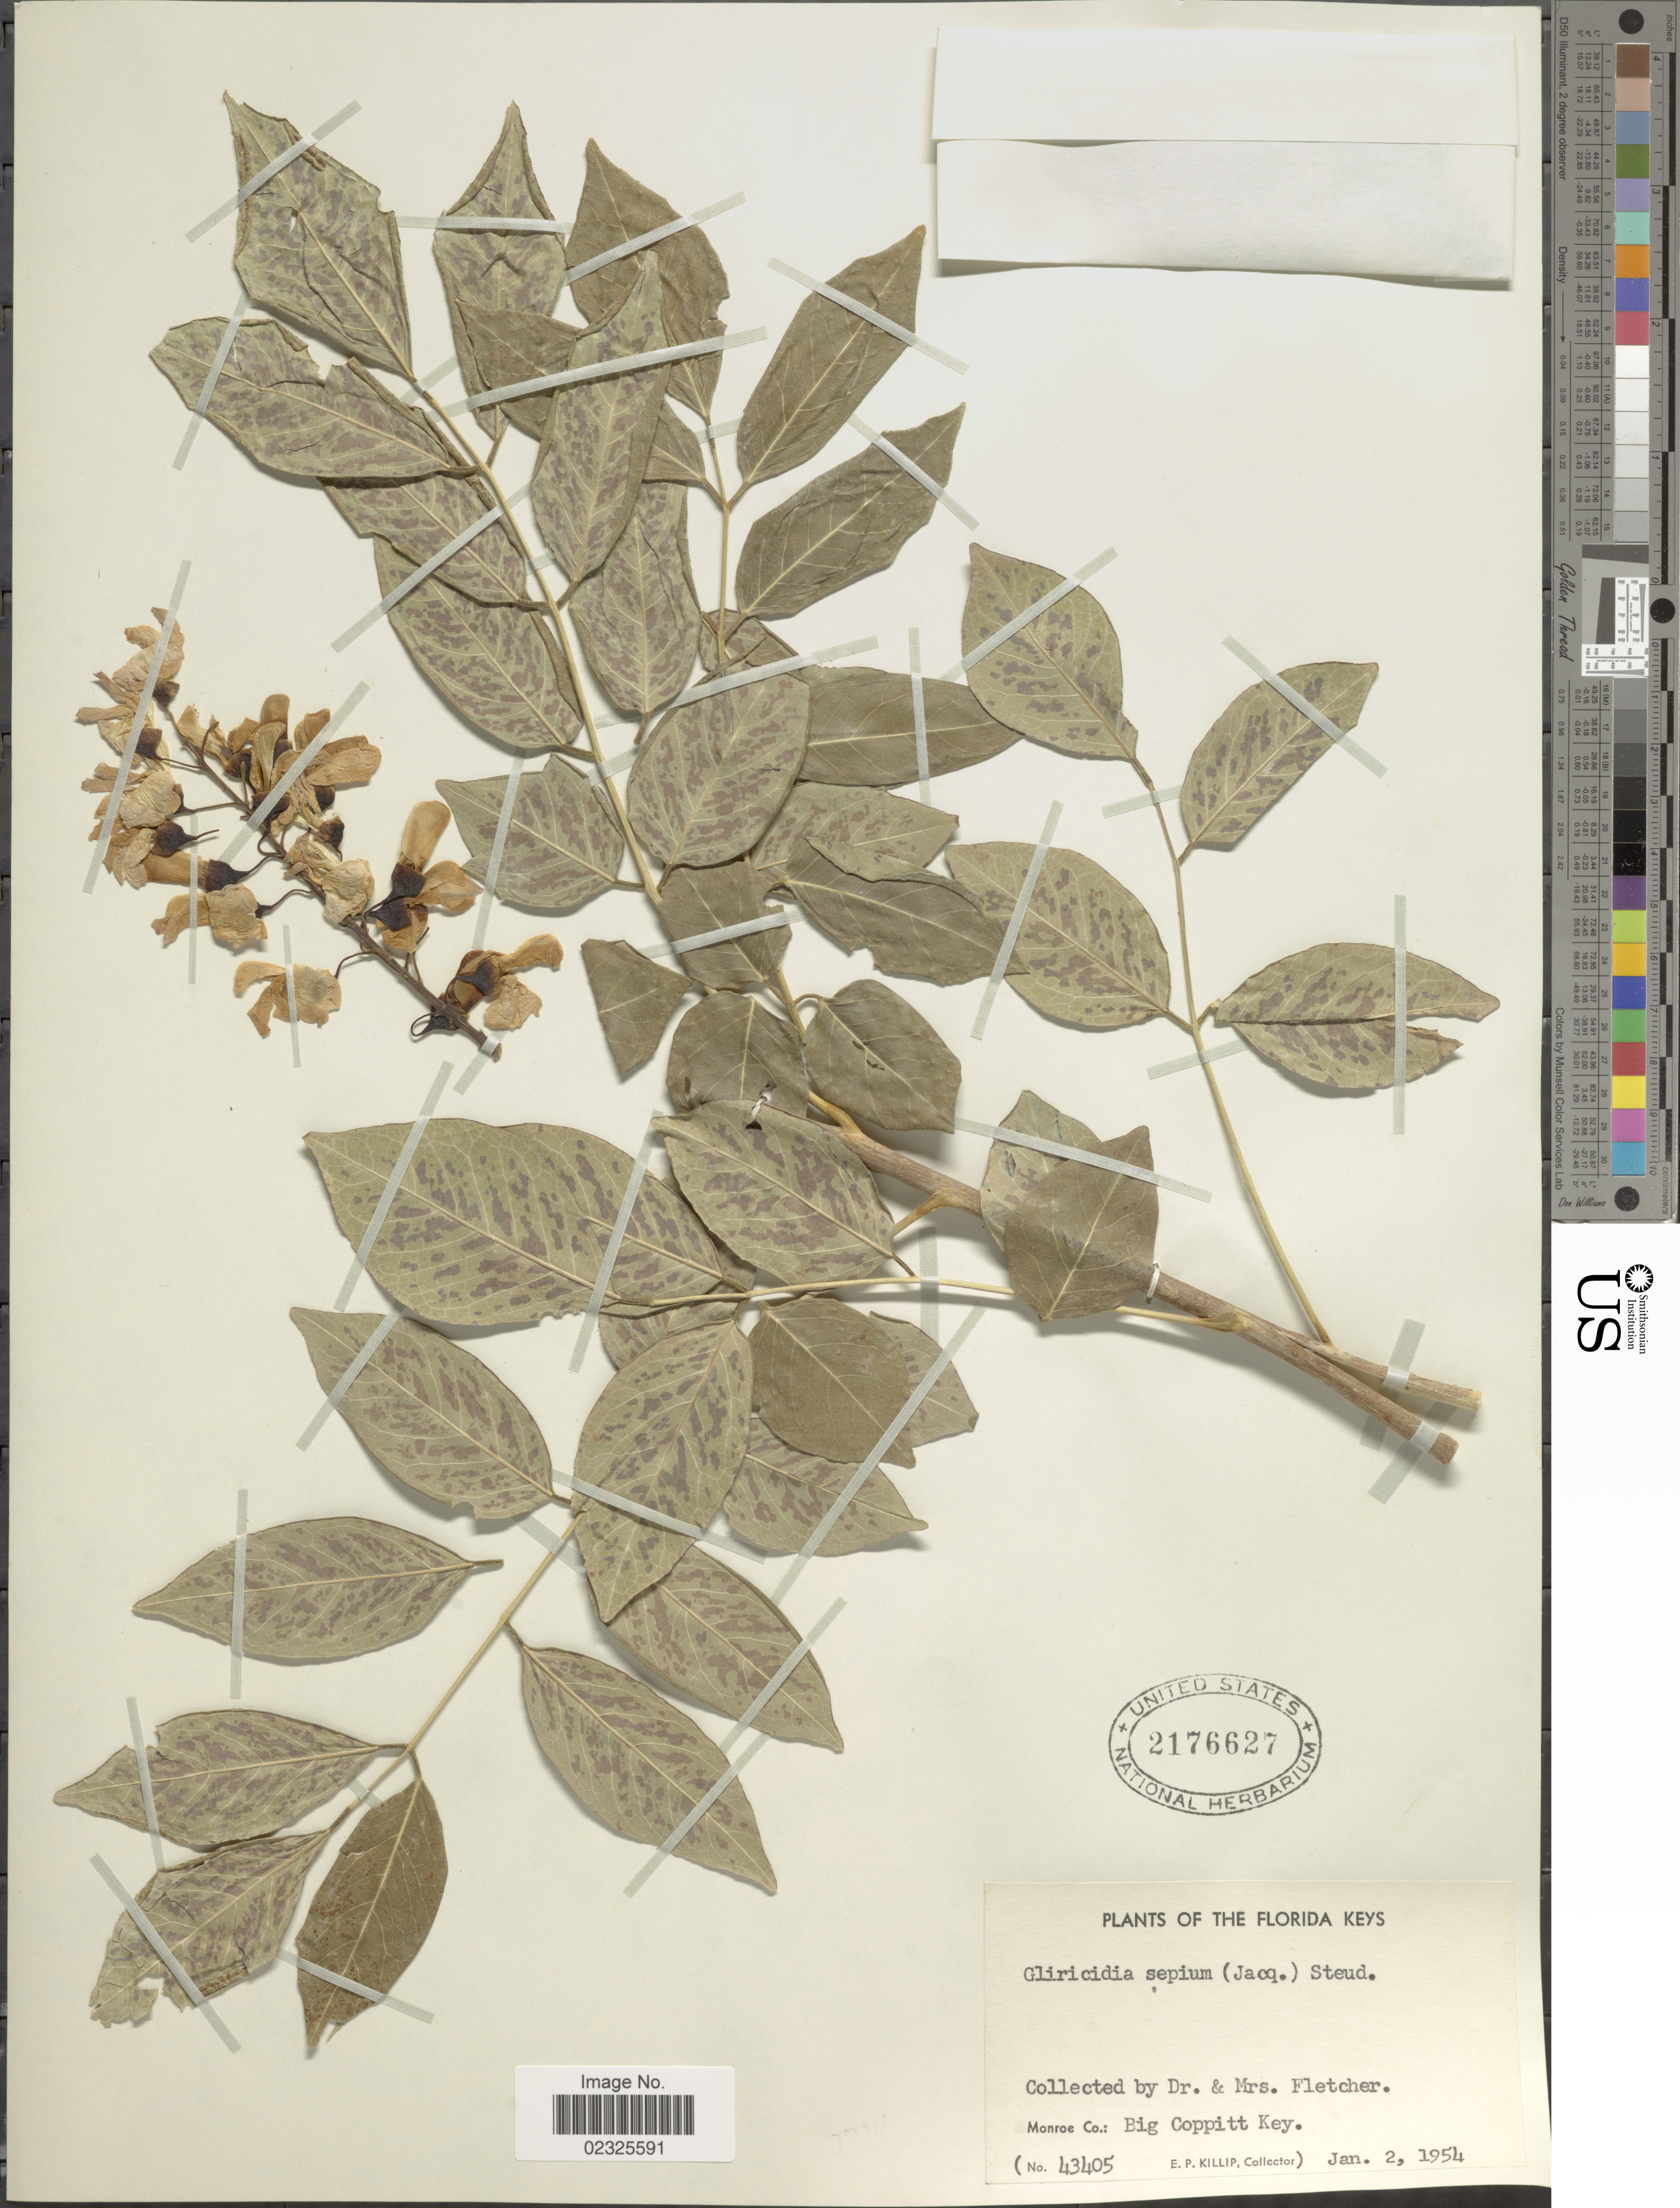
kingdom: Plantae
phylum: Tracheophyta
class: Magnoliopsida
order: Fabales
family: Fabaceae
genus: Gliricidia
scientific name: Gliricidia sepium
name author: (Jacq.) Kunth ex Walp.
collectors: E. P. Killip, -. Fletcher & -. Fletcher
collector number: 43405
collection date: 1954-01-02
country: United States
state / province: Florida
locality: Florida Keys, Monroe Co.: Big Coppitt Key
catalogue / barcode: US 2176627